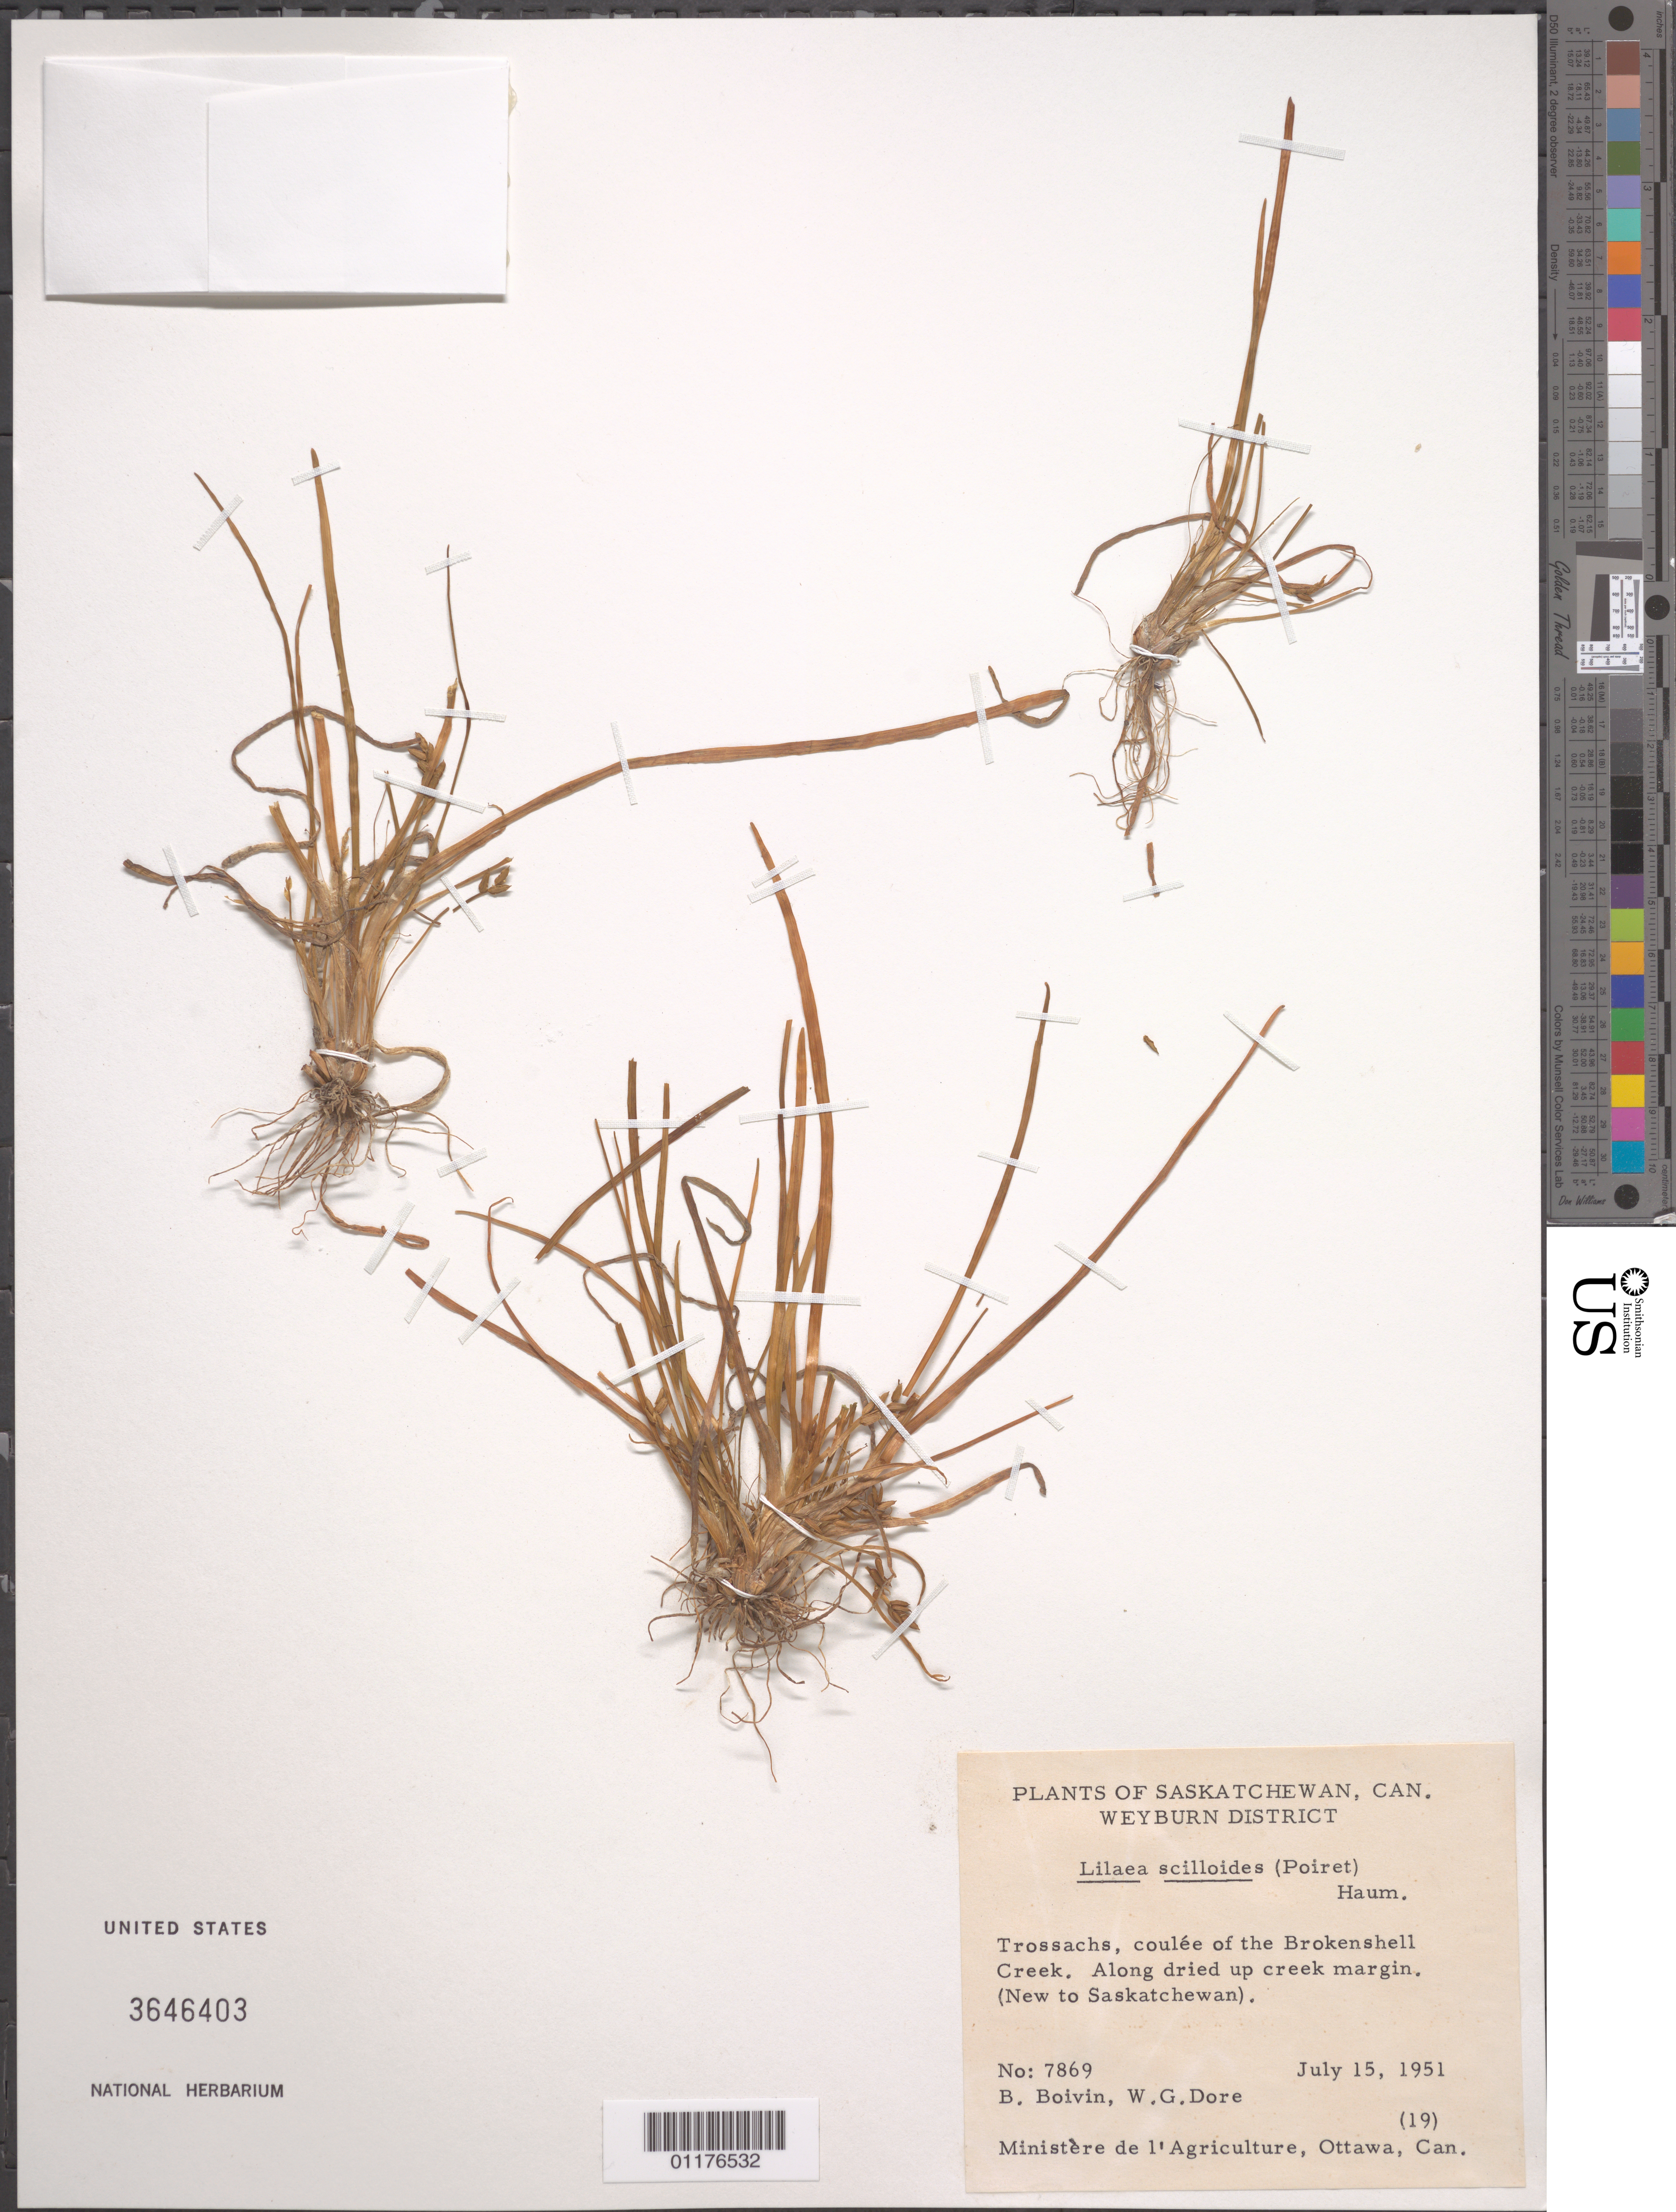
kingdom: Plantae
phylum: Tracheophyta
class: Liliopsida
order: Alismatales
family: Juncaginaceae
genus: Triglochin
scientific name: Triglochin scilloides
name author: (Poir.) Mering & Kadereit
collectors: J. R. B. Boivin & W. Dore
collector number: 7869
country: Canada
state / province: Saskatchewan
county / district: Weyburn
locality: Trossachs, coulee of the Brokenshell Creek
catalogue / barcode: US 3646403